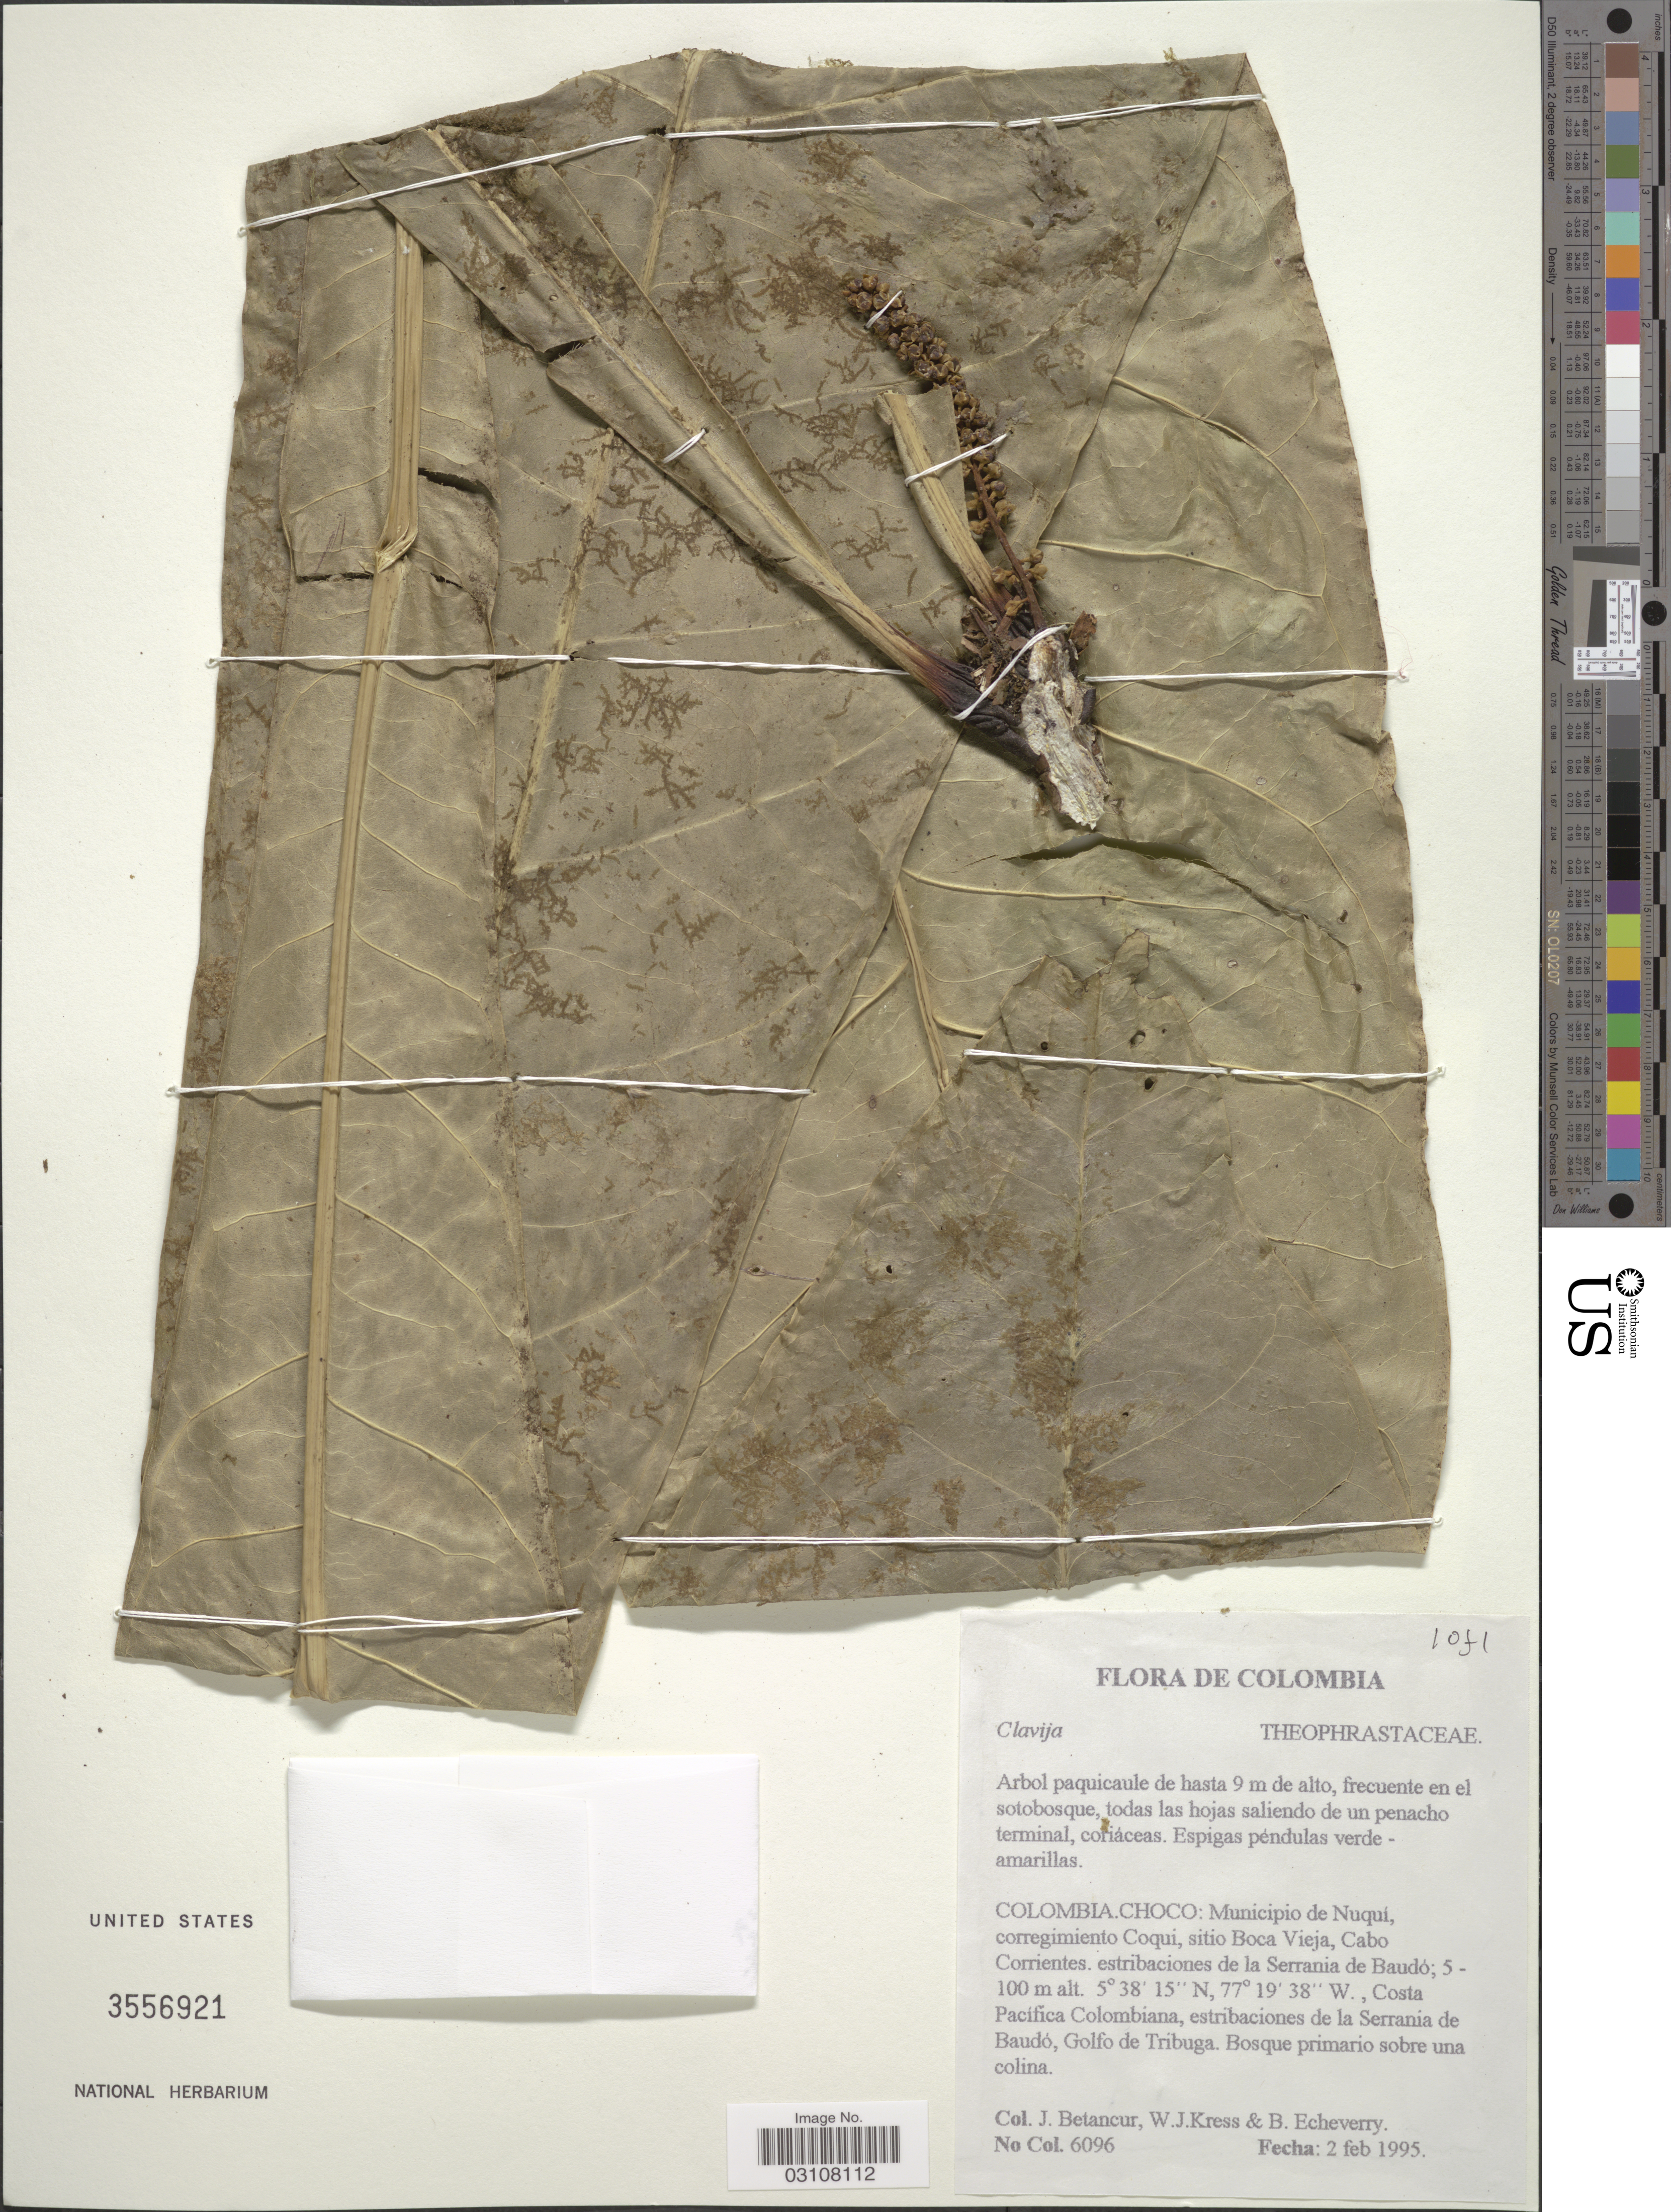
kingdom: Plantae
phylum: Tracheophyta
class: Magnoliopsida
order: Ericales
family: Primulaceae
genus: Clavija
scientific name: Clavija sp.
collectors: J. Betancur, W. J. Kress & B. Echeverry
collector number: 6096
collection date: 1995-02-02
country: Colombia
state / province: Chocó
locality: Municipio de Nuquí, corregimiento Coquí, sitio Boca Vieja, Cabo Corrientes. estribaciones de la Serrania de Baudó; Costa Pacífica Colombiana, estribaciones de la Serrania de Baudó, Golfo de Tríbuga.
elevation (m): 100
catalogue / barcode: US 3556921